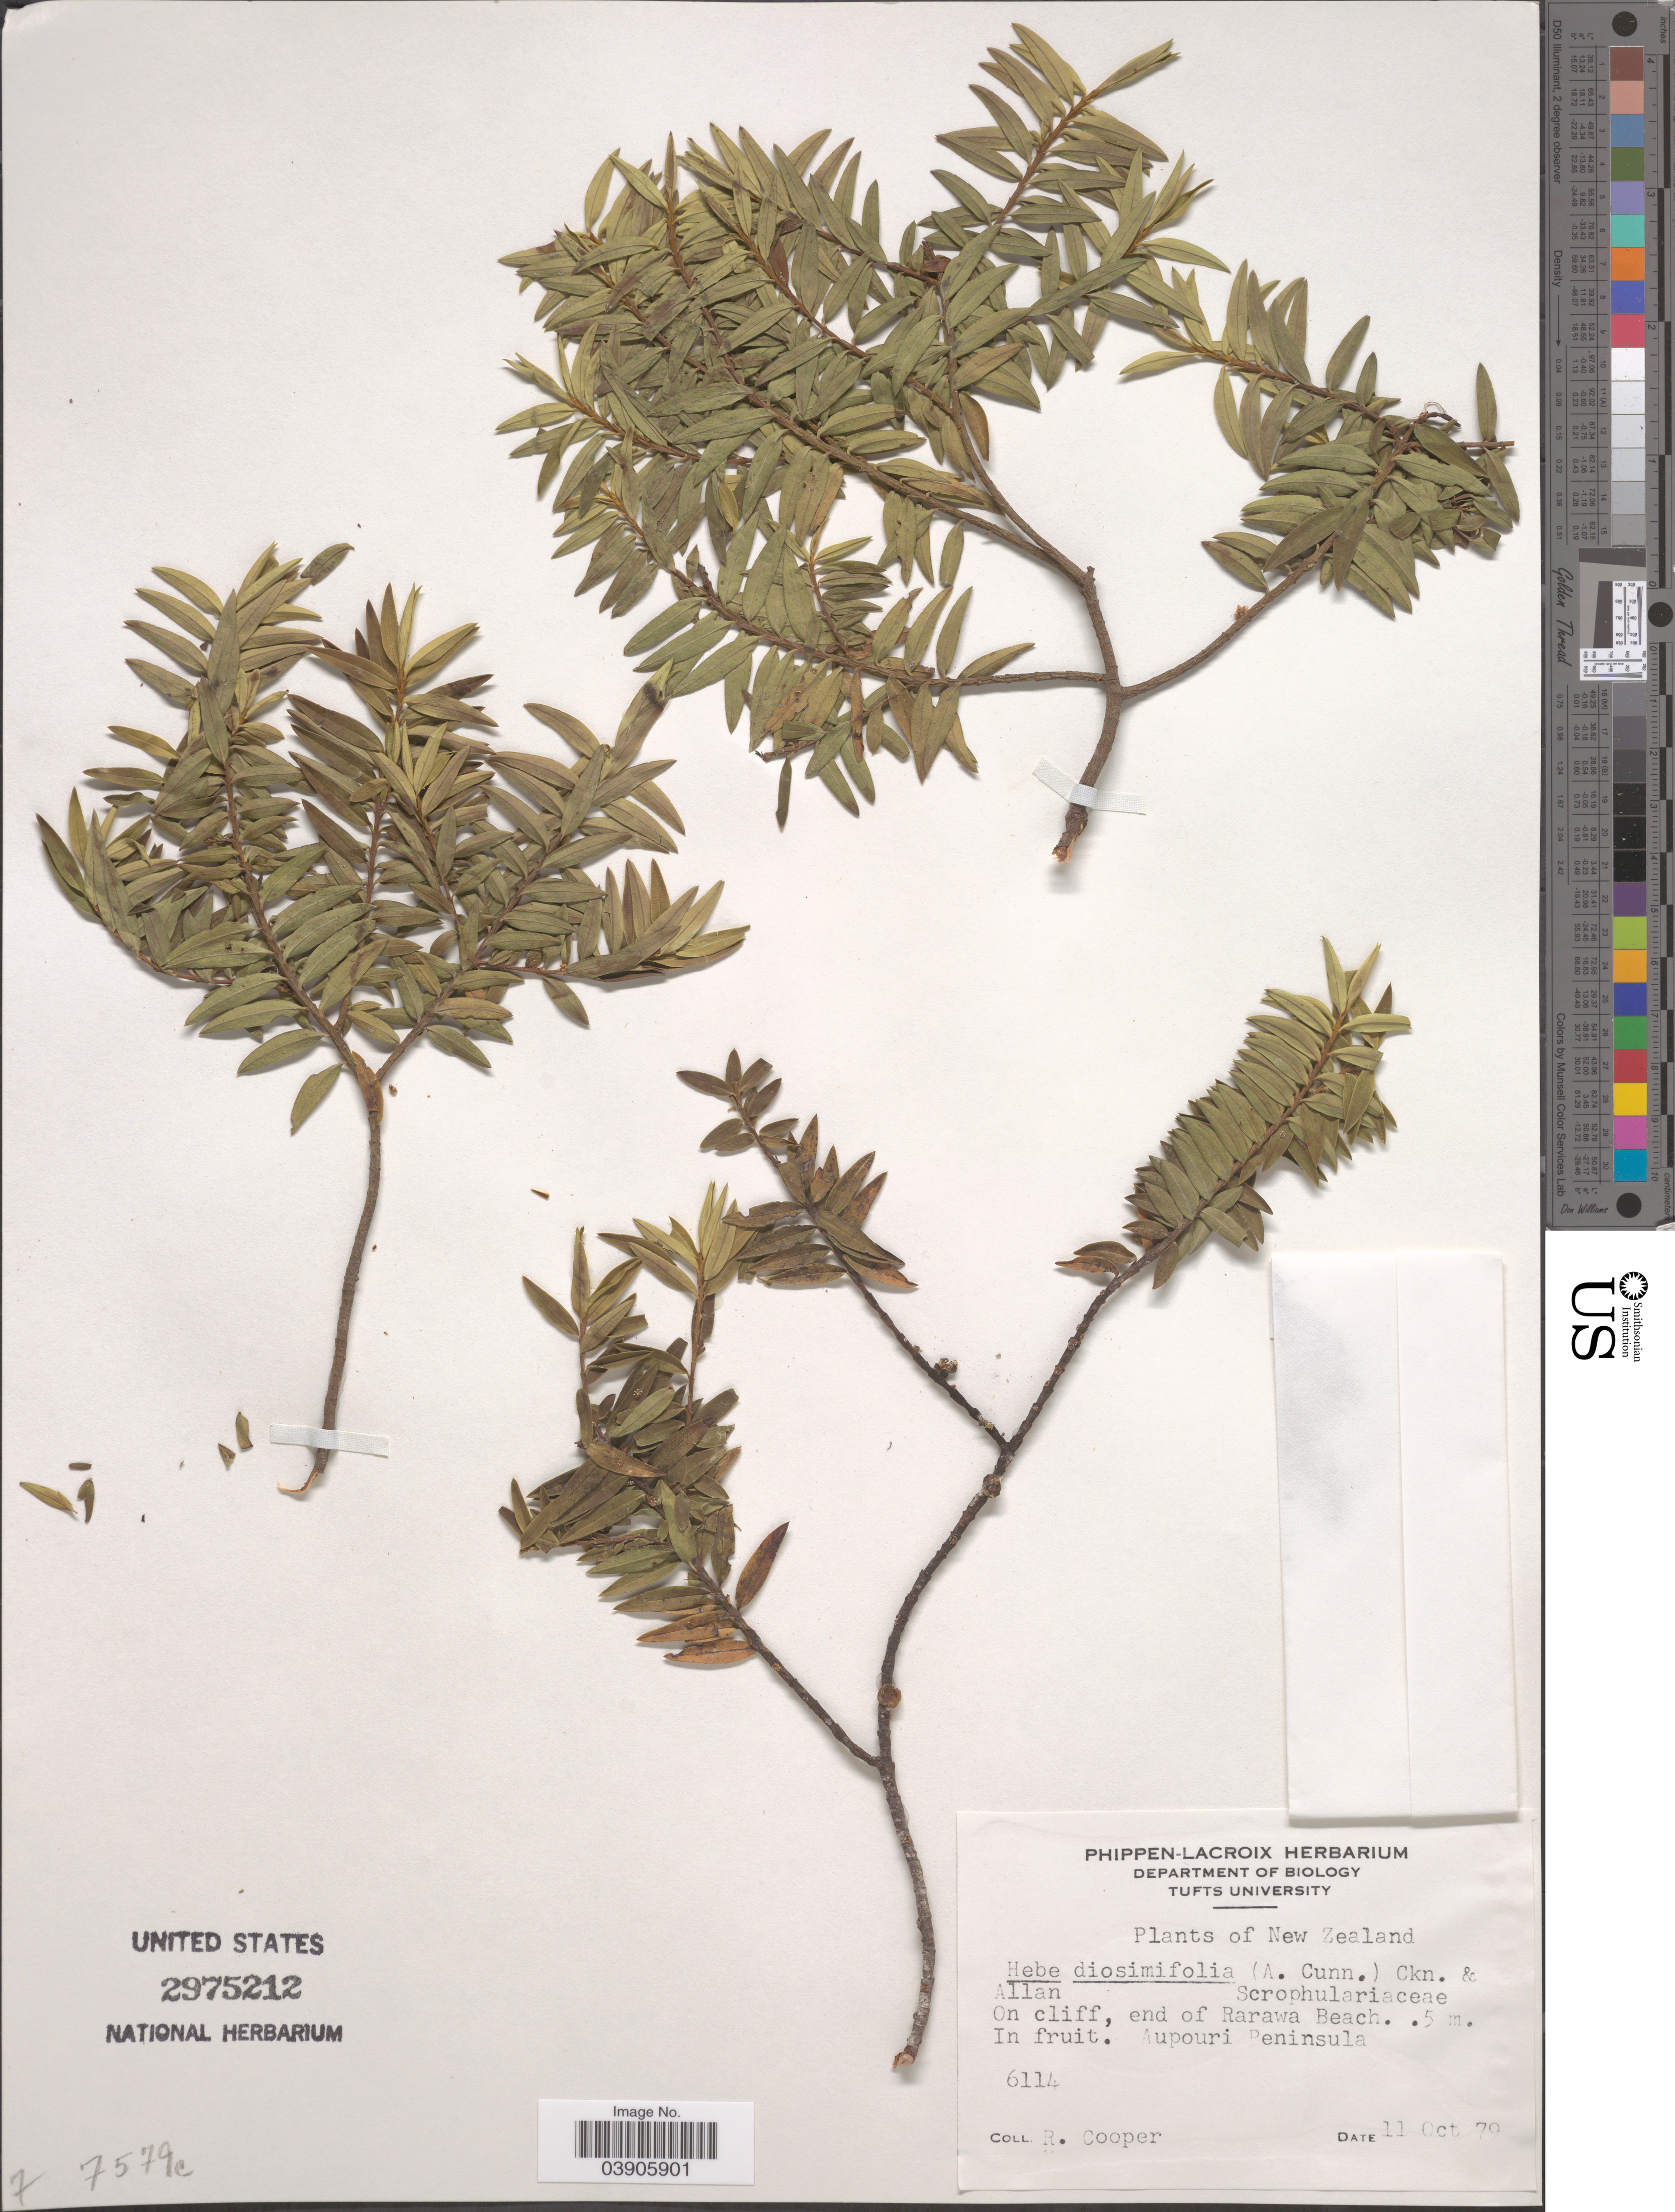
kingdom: Plantae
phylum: Tracheophyta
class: Magnoliopsida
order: Lamiales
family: Plantaginaceae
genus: Hebe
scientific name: Hebe diosmifolia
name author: (A. Cunn.) Andersen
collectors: R. Cooper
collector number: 6114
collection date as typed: Transcribed d/m/y: 11/10/79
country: New Zealand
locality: On cliff, end of Rarawa Beach. Aupouri Peninsula.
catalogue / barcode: US 2975212